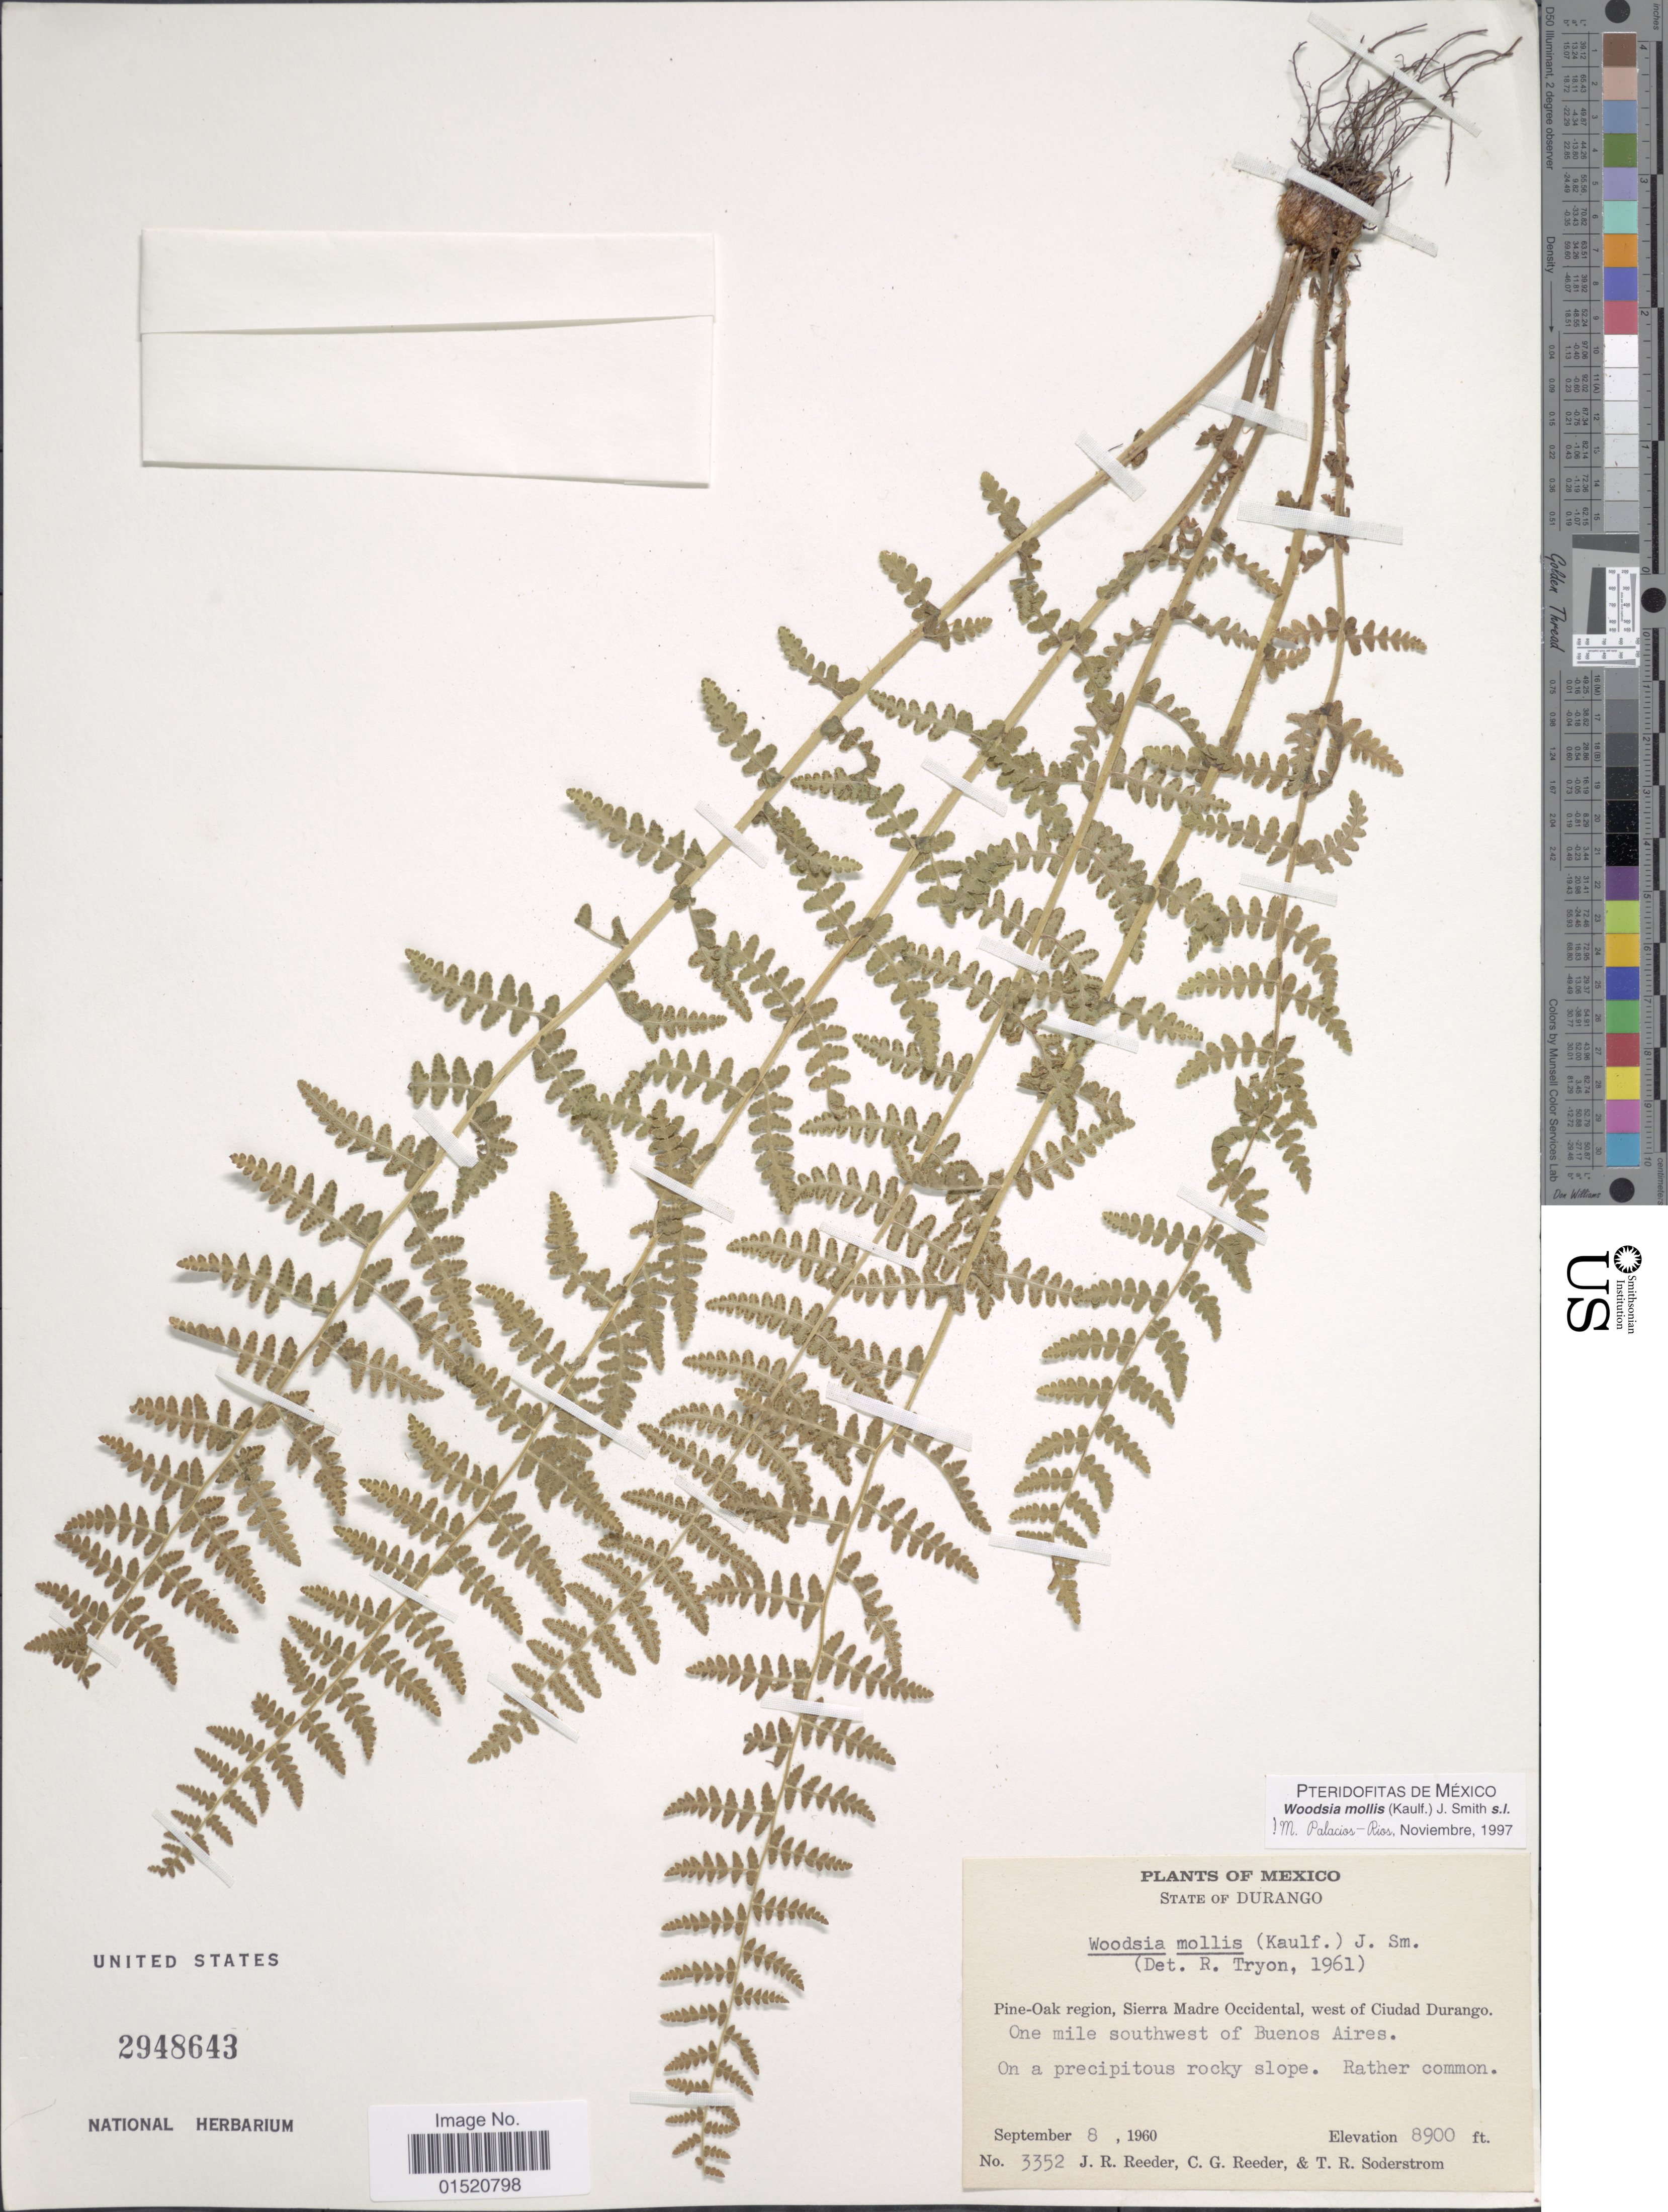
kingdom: Plantae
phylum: Tracheophyta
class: Polypodiopsida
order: Polypodiales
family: Woodsiaceae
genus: Woodsia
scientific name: Woodsia mollis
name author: (Kaulf.) J. Sm.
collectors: J. R. Reeder, C. G. Reeder & T. R. Soderstrom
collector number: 3352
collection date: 1960-09-08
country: Mexico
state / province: Durango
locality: Pine-Oak region, Sierra Madre Occidental, west of Ciudad Durango, on mile southwest of Buenos Aires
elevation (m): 2713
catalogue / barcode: US 2948643